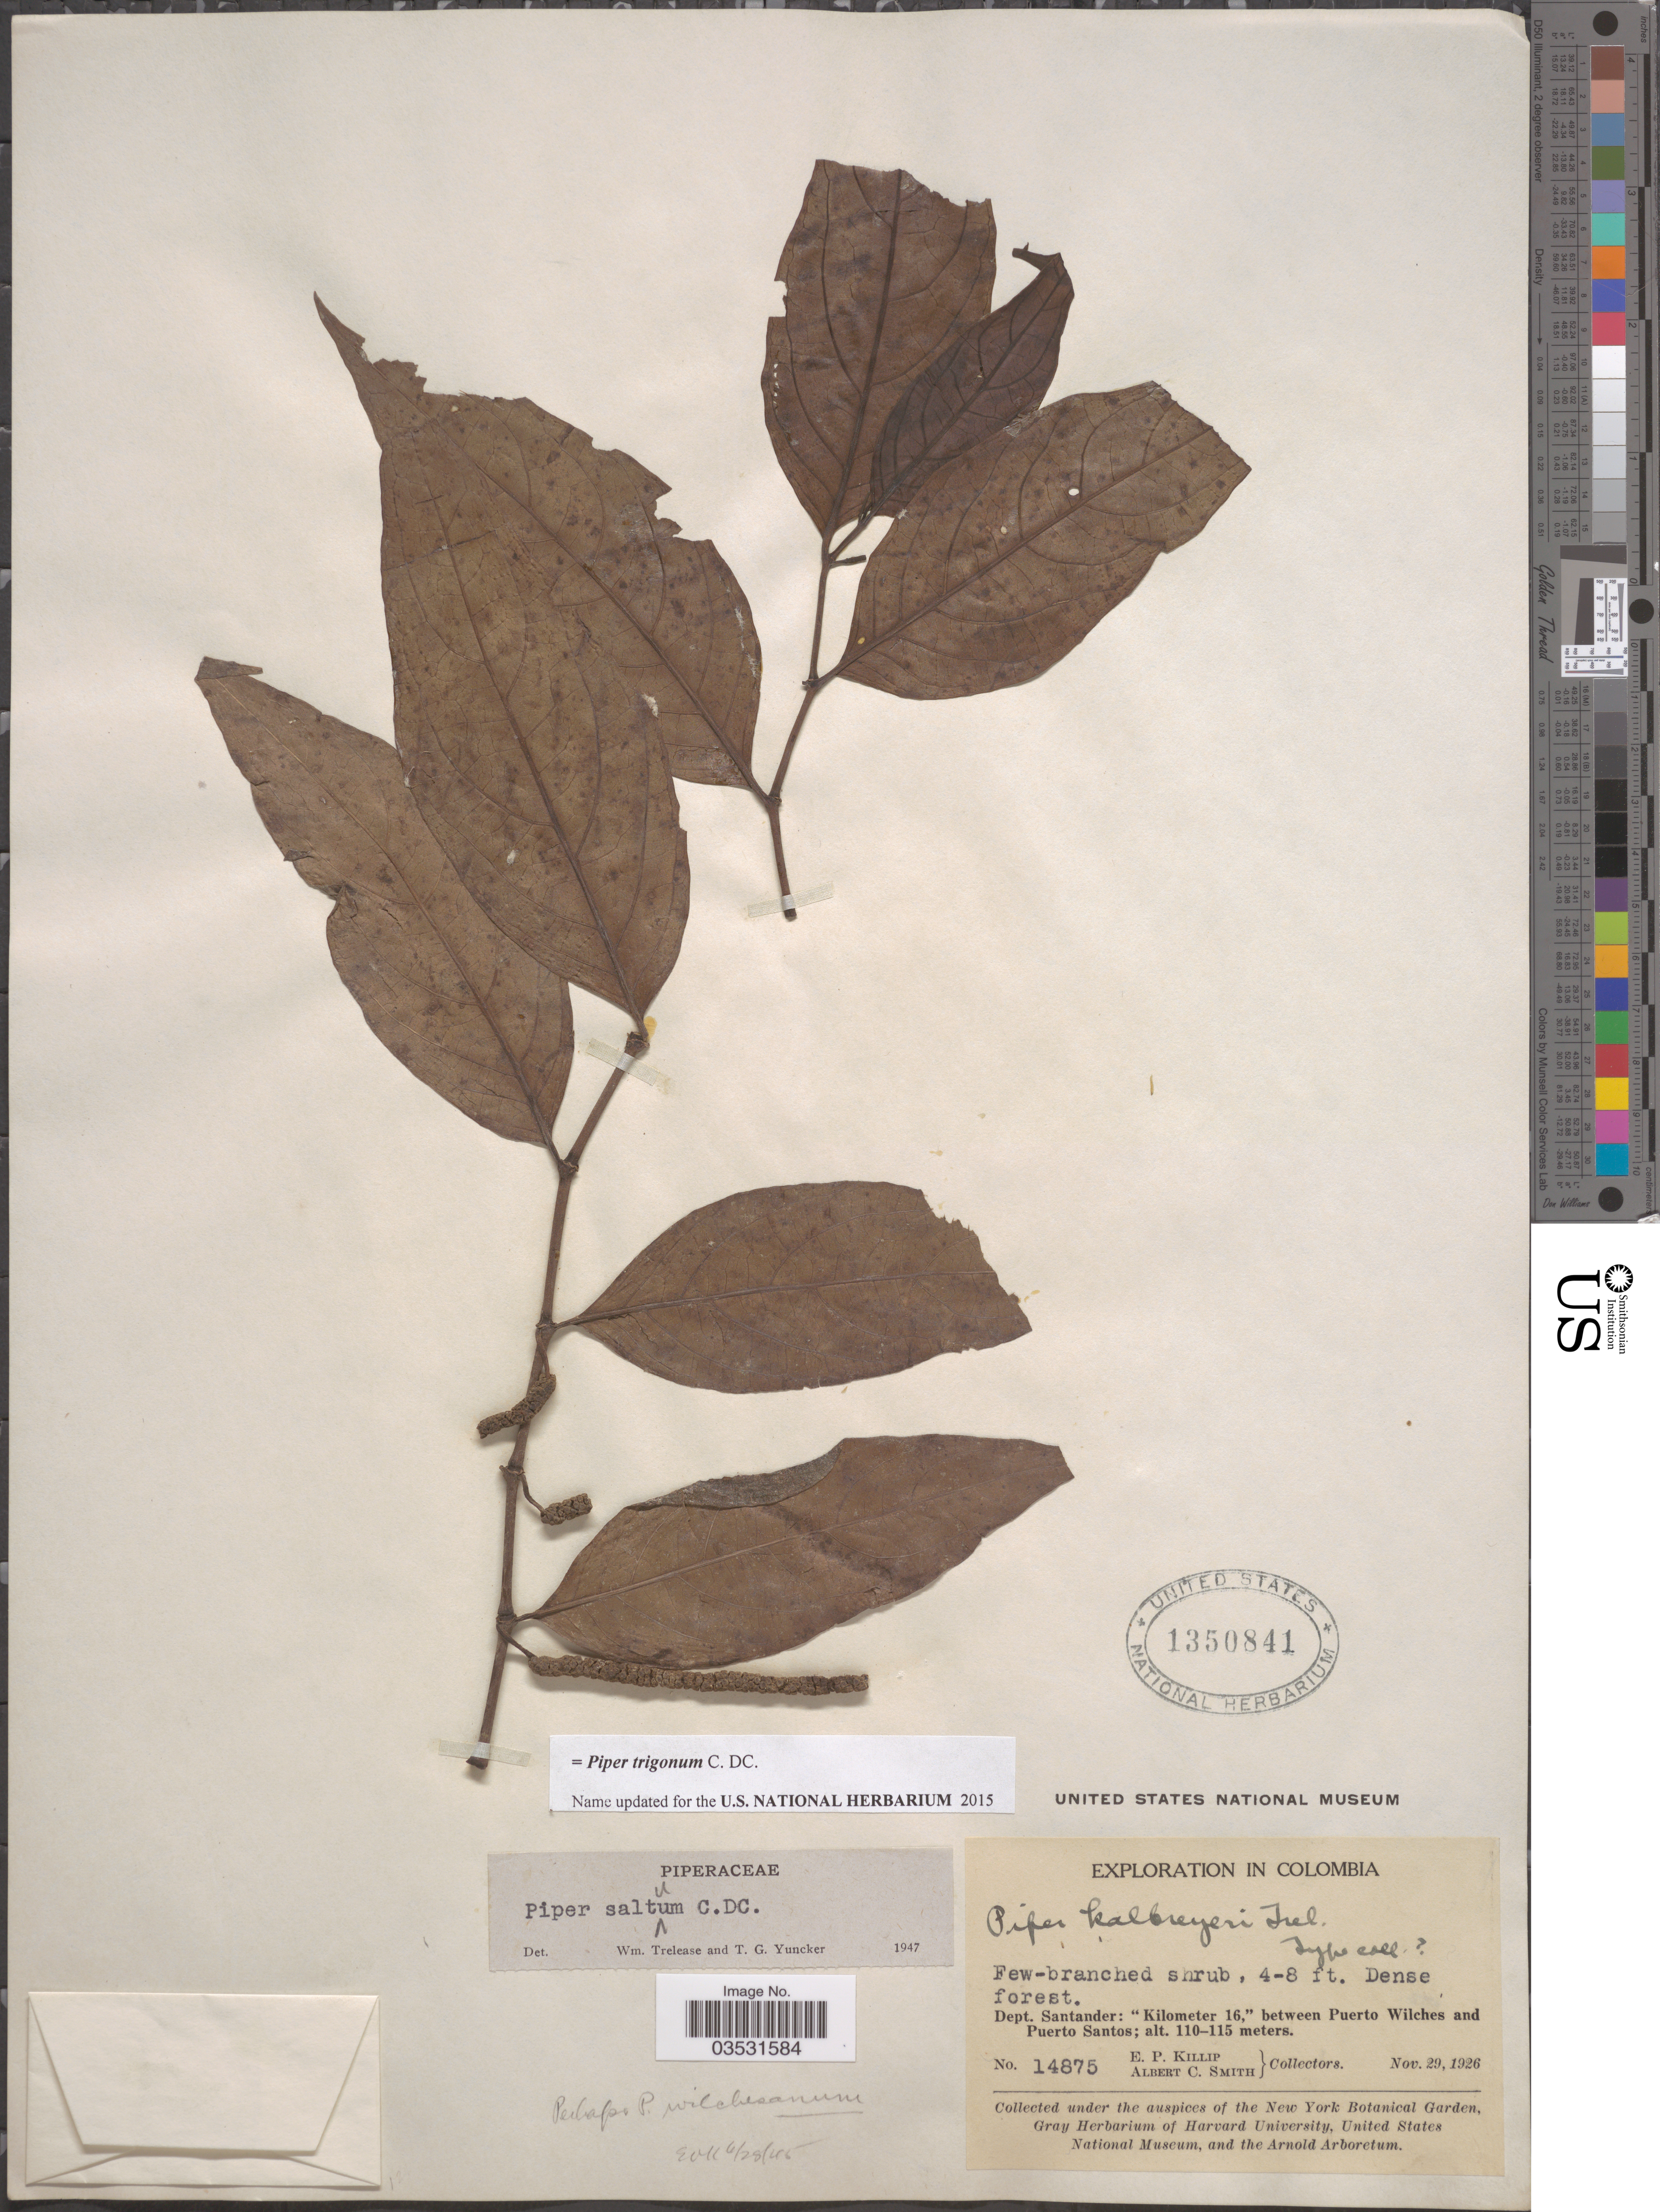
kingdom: Plantae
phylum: Tracheophyta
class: Magnoliopsida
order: Piperales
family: Piperaceae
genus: Piper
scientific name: Piper trigonum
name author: C. DC.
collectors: E. P. Killip & A. C. Smith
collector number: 14875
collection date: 1926-11-29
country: Colombia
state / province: Santander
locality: Dept. Santander: "Kilometer 16," between Puerto Wilches and Puerto Santos.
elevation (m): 110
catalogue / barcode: US 1350841